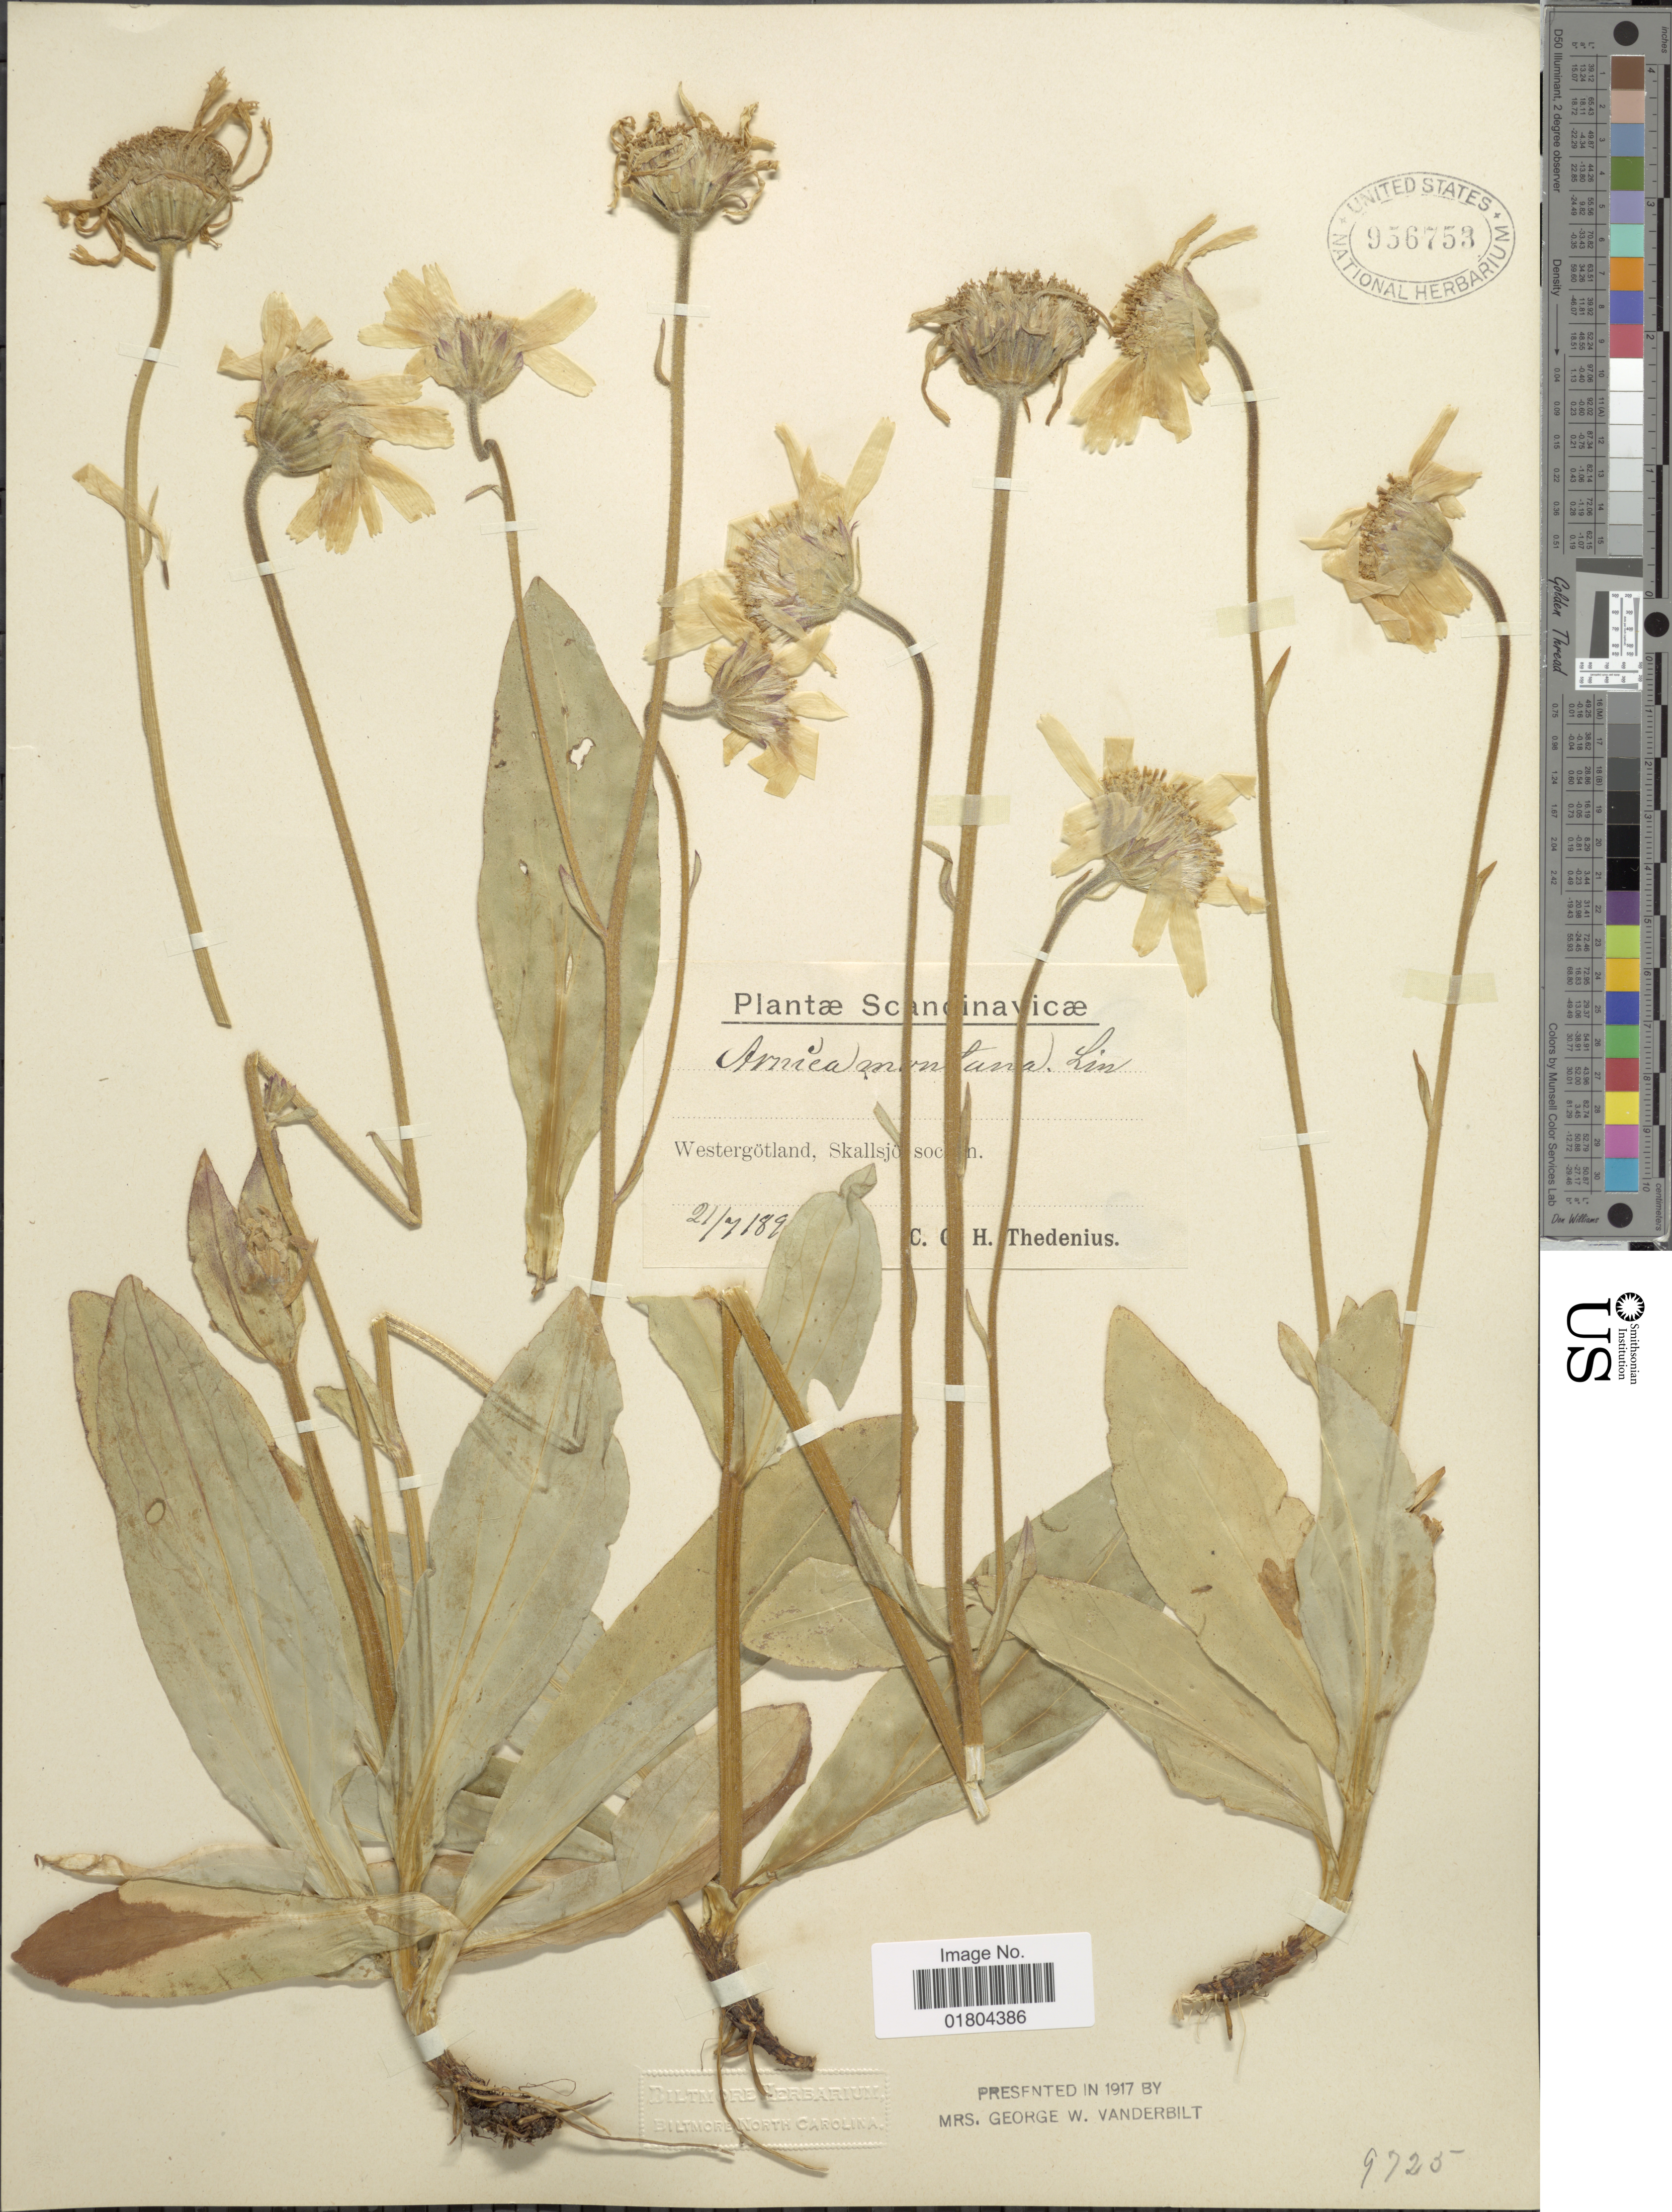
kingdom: Plantae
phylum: Tracheophyta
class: Magnoliopsida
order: Asterales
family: Asteraceae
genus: Arnica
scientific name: Arnica montana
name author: L.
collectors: C. Thedenius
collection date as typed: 189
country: Sweden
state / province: Västra Götaland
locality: Scandinavicæ, Westergötland, Skallsjö [illegible text]soc [illegible text]n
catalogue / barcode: US 956753